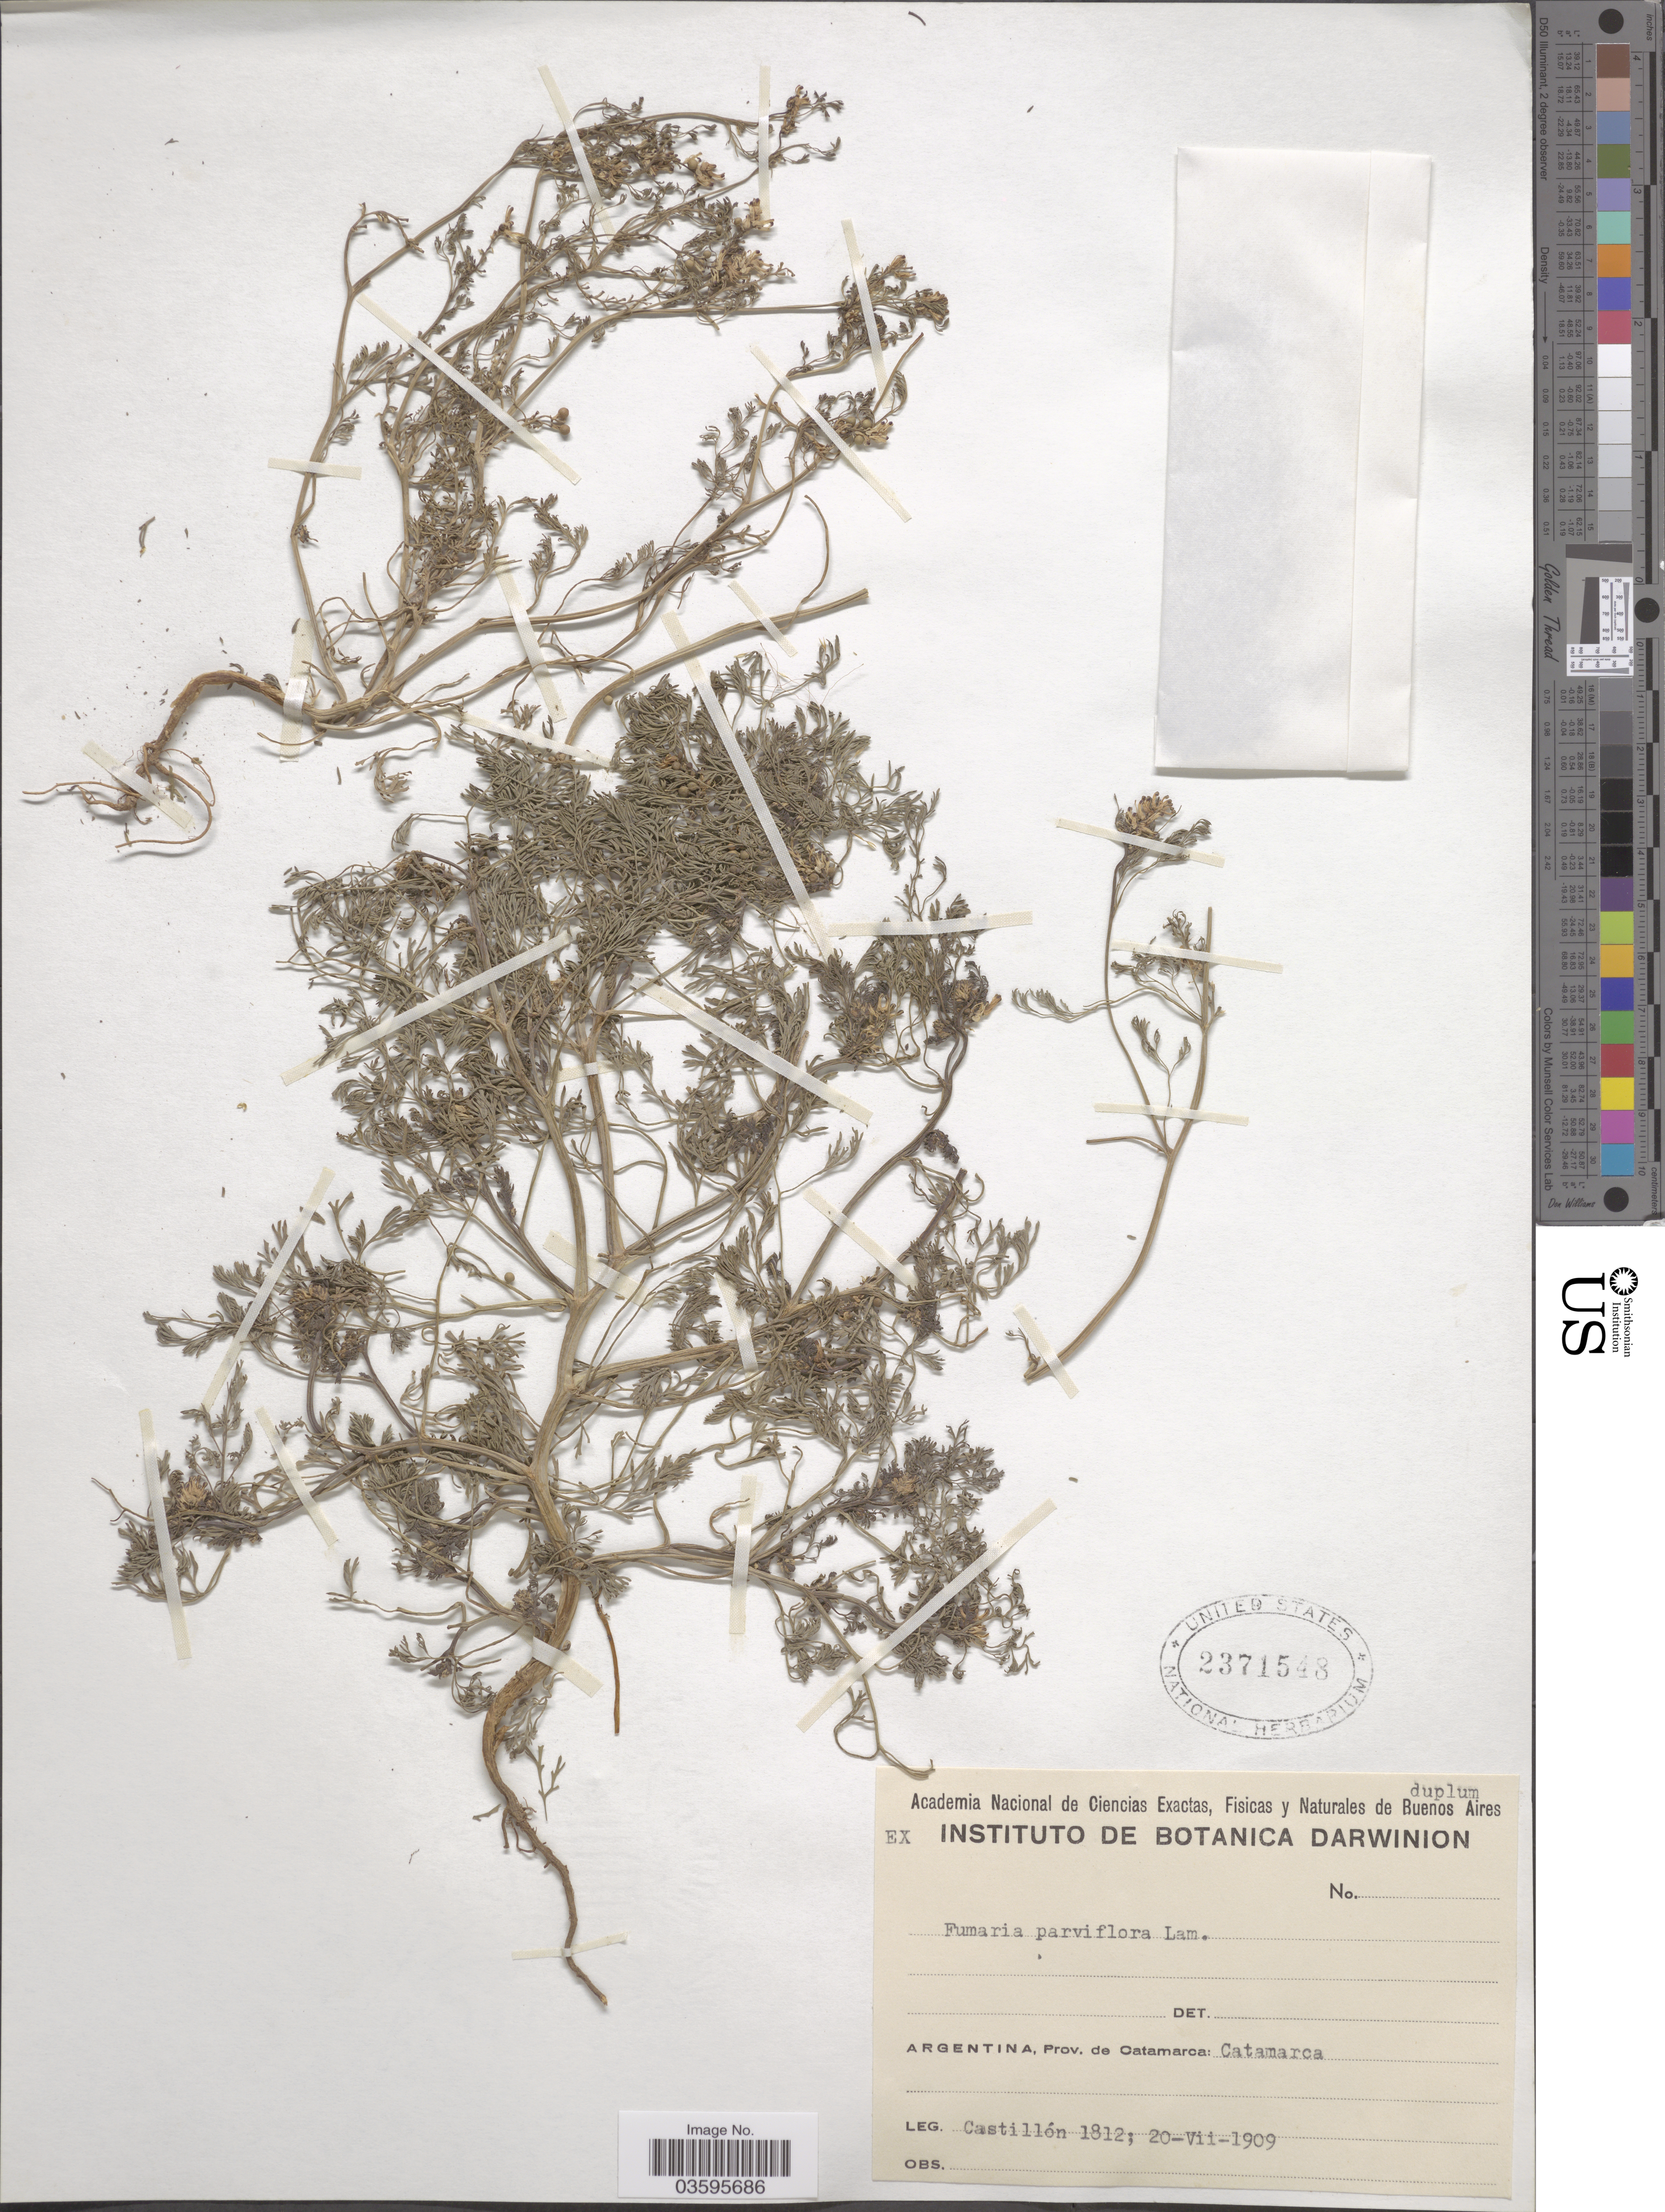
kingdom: Plantae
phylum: Tracheophyta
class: Magnoliopsida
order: Ranunculales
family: Papaveraceae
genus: Fumaria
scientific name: Fumaria parviflora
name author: Lam.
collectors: Castillon, --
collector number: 1812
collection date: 1909-07-20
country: Argentina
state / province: Catamarca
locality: Catamarca.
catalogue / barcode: US 2371548